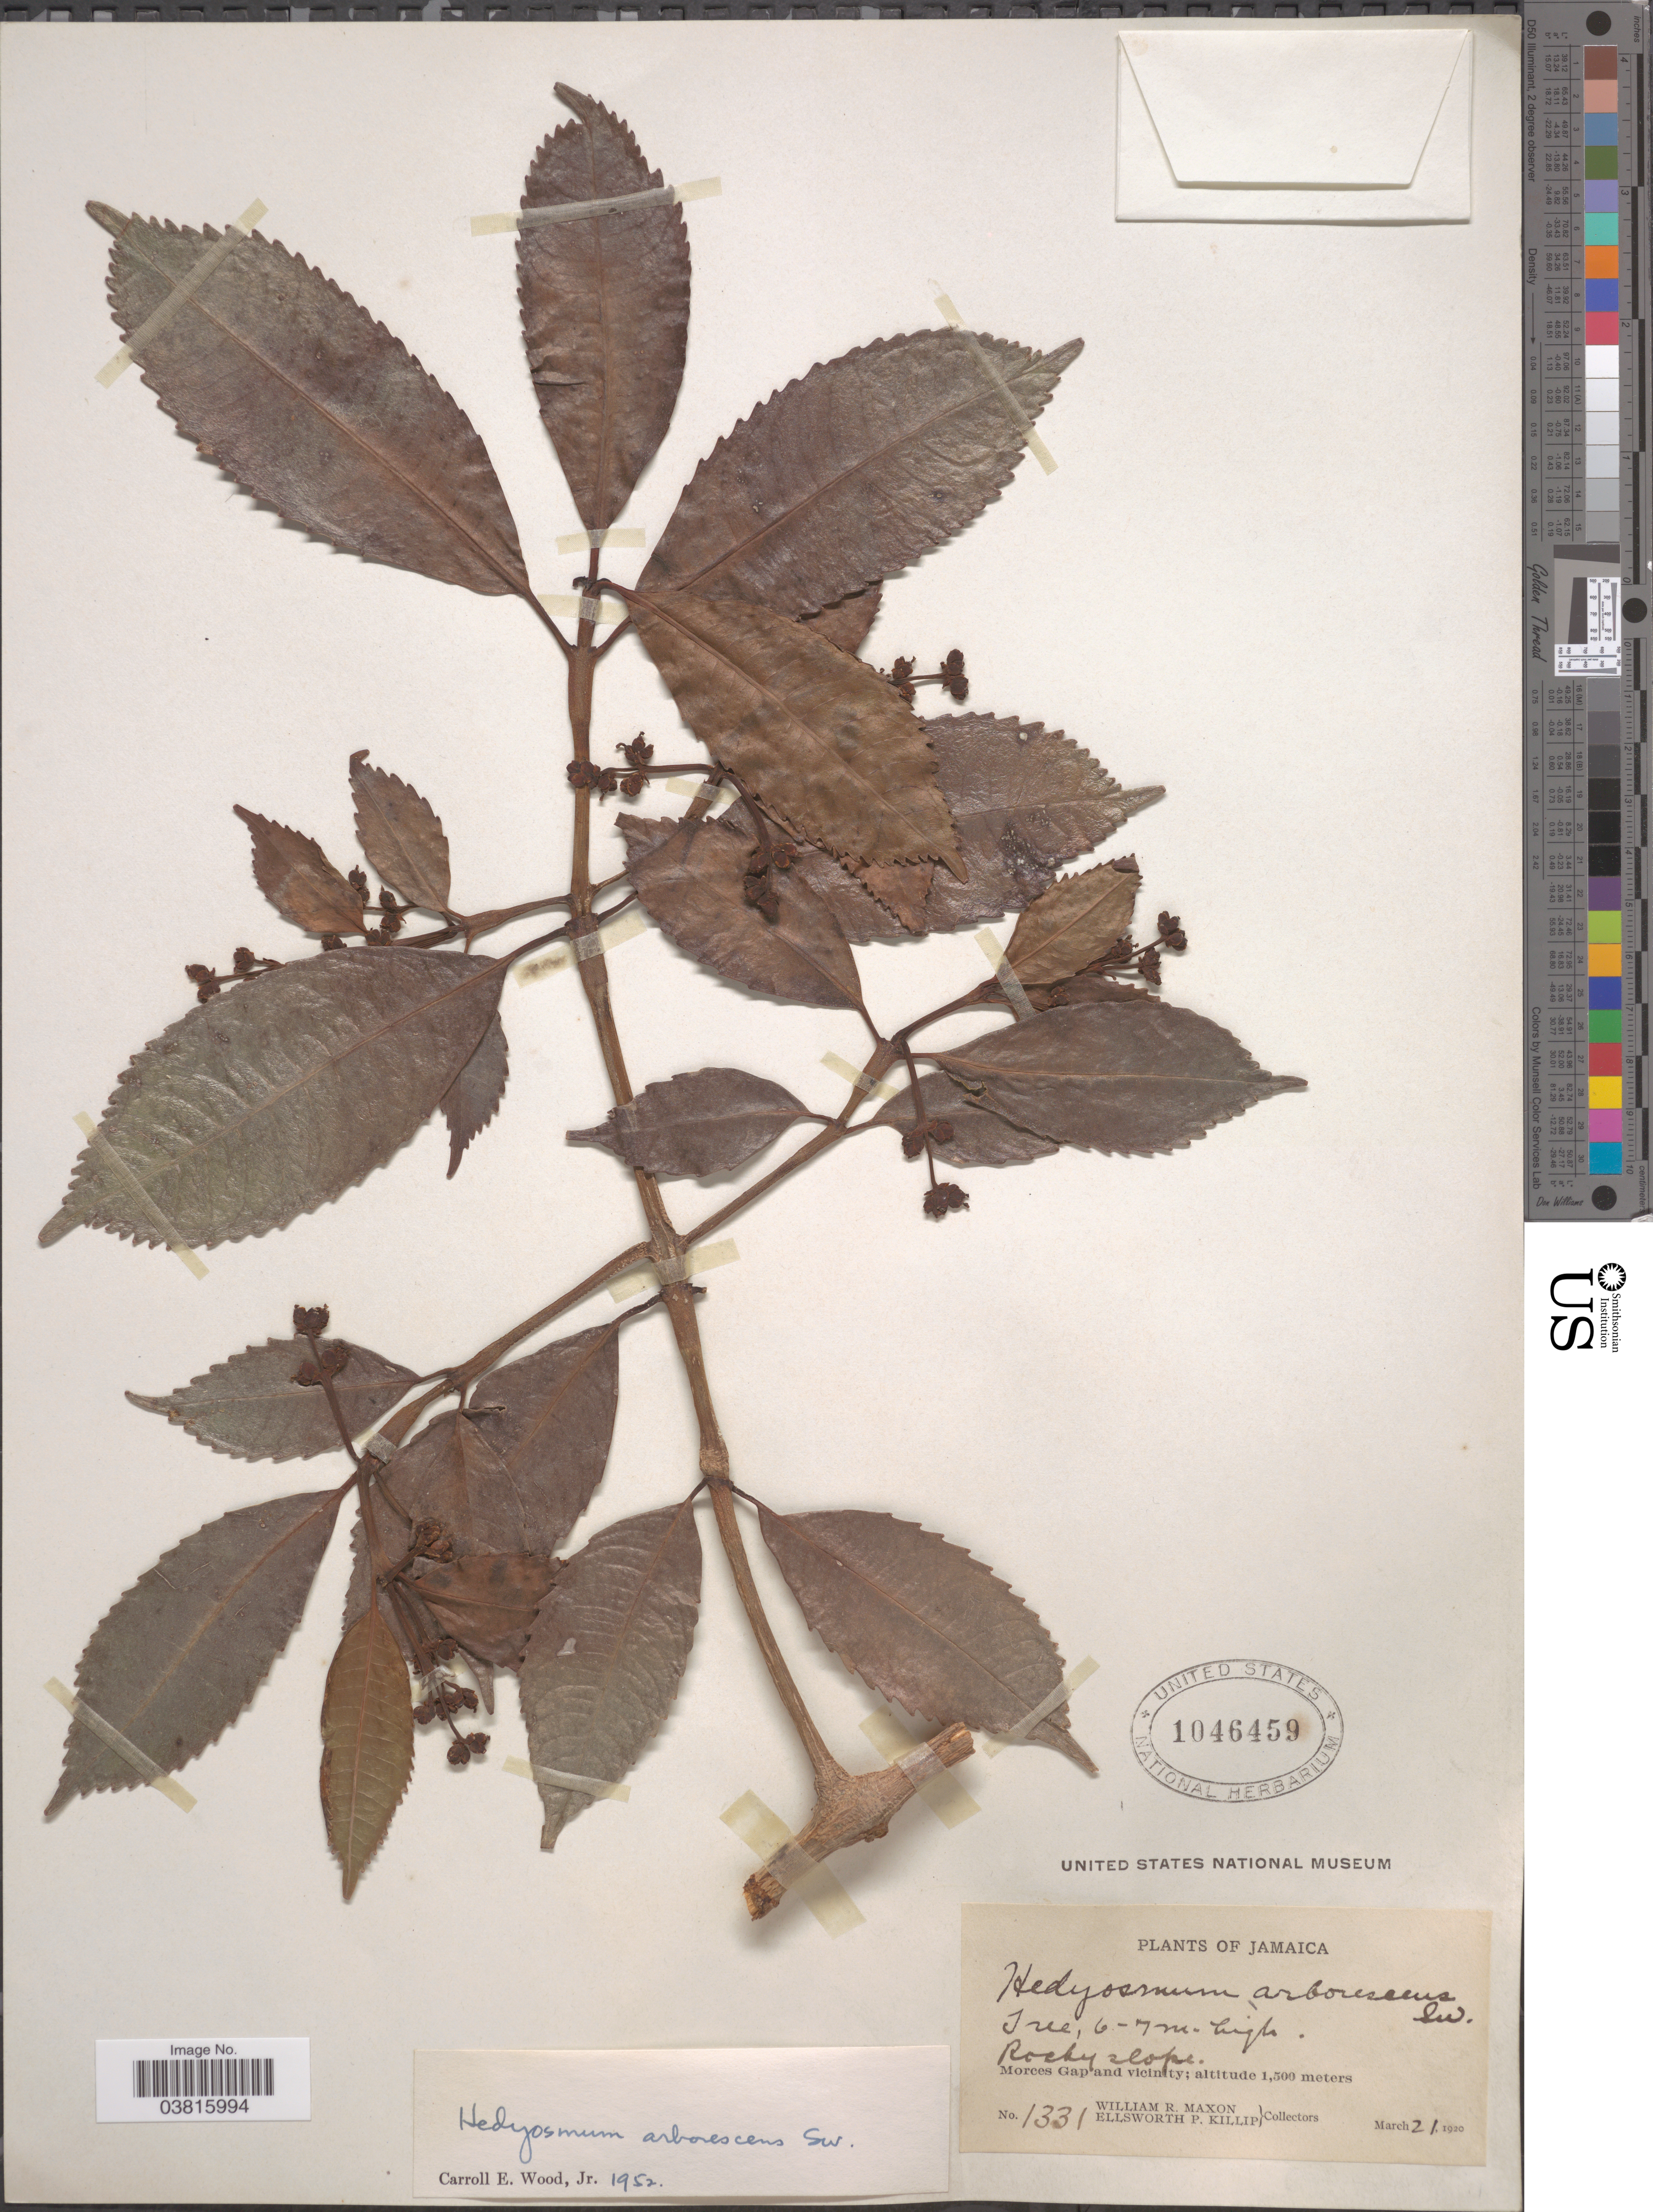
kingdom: Plantae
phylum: Tracheophyta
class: Magnoliopsida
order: Chloranthales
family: Chloranthaceae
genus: Hedyosmum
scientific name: Hedyosmum arborescens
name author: Sw.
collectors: W. R. Maxon & E. P. Killip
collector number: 1331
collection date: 1920-03-21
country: Jamaica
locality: Morces Gap and vicinity.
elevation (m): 1500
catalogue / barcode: US 1046459